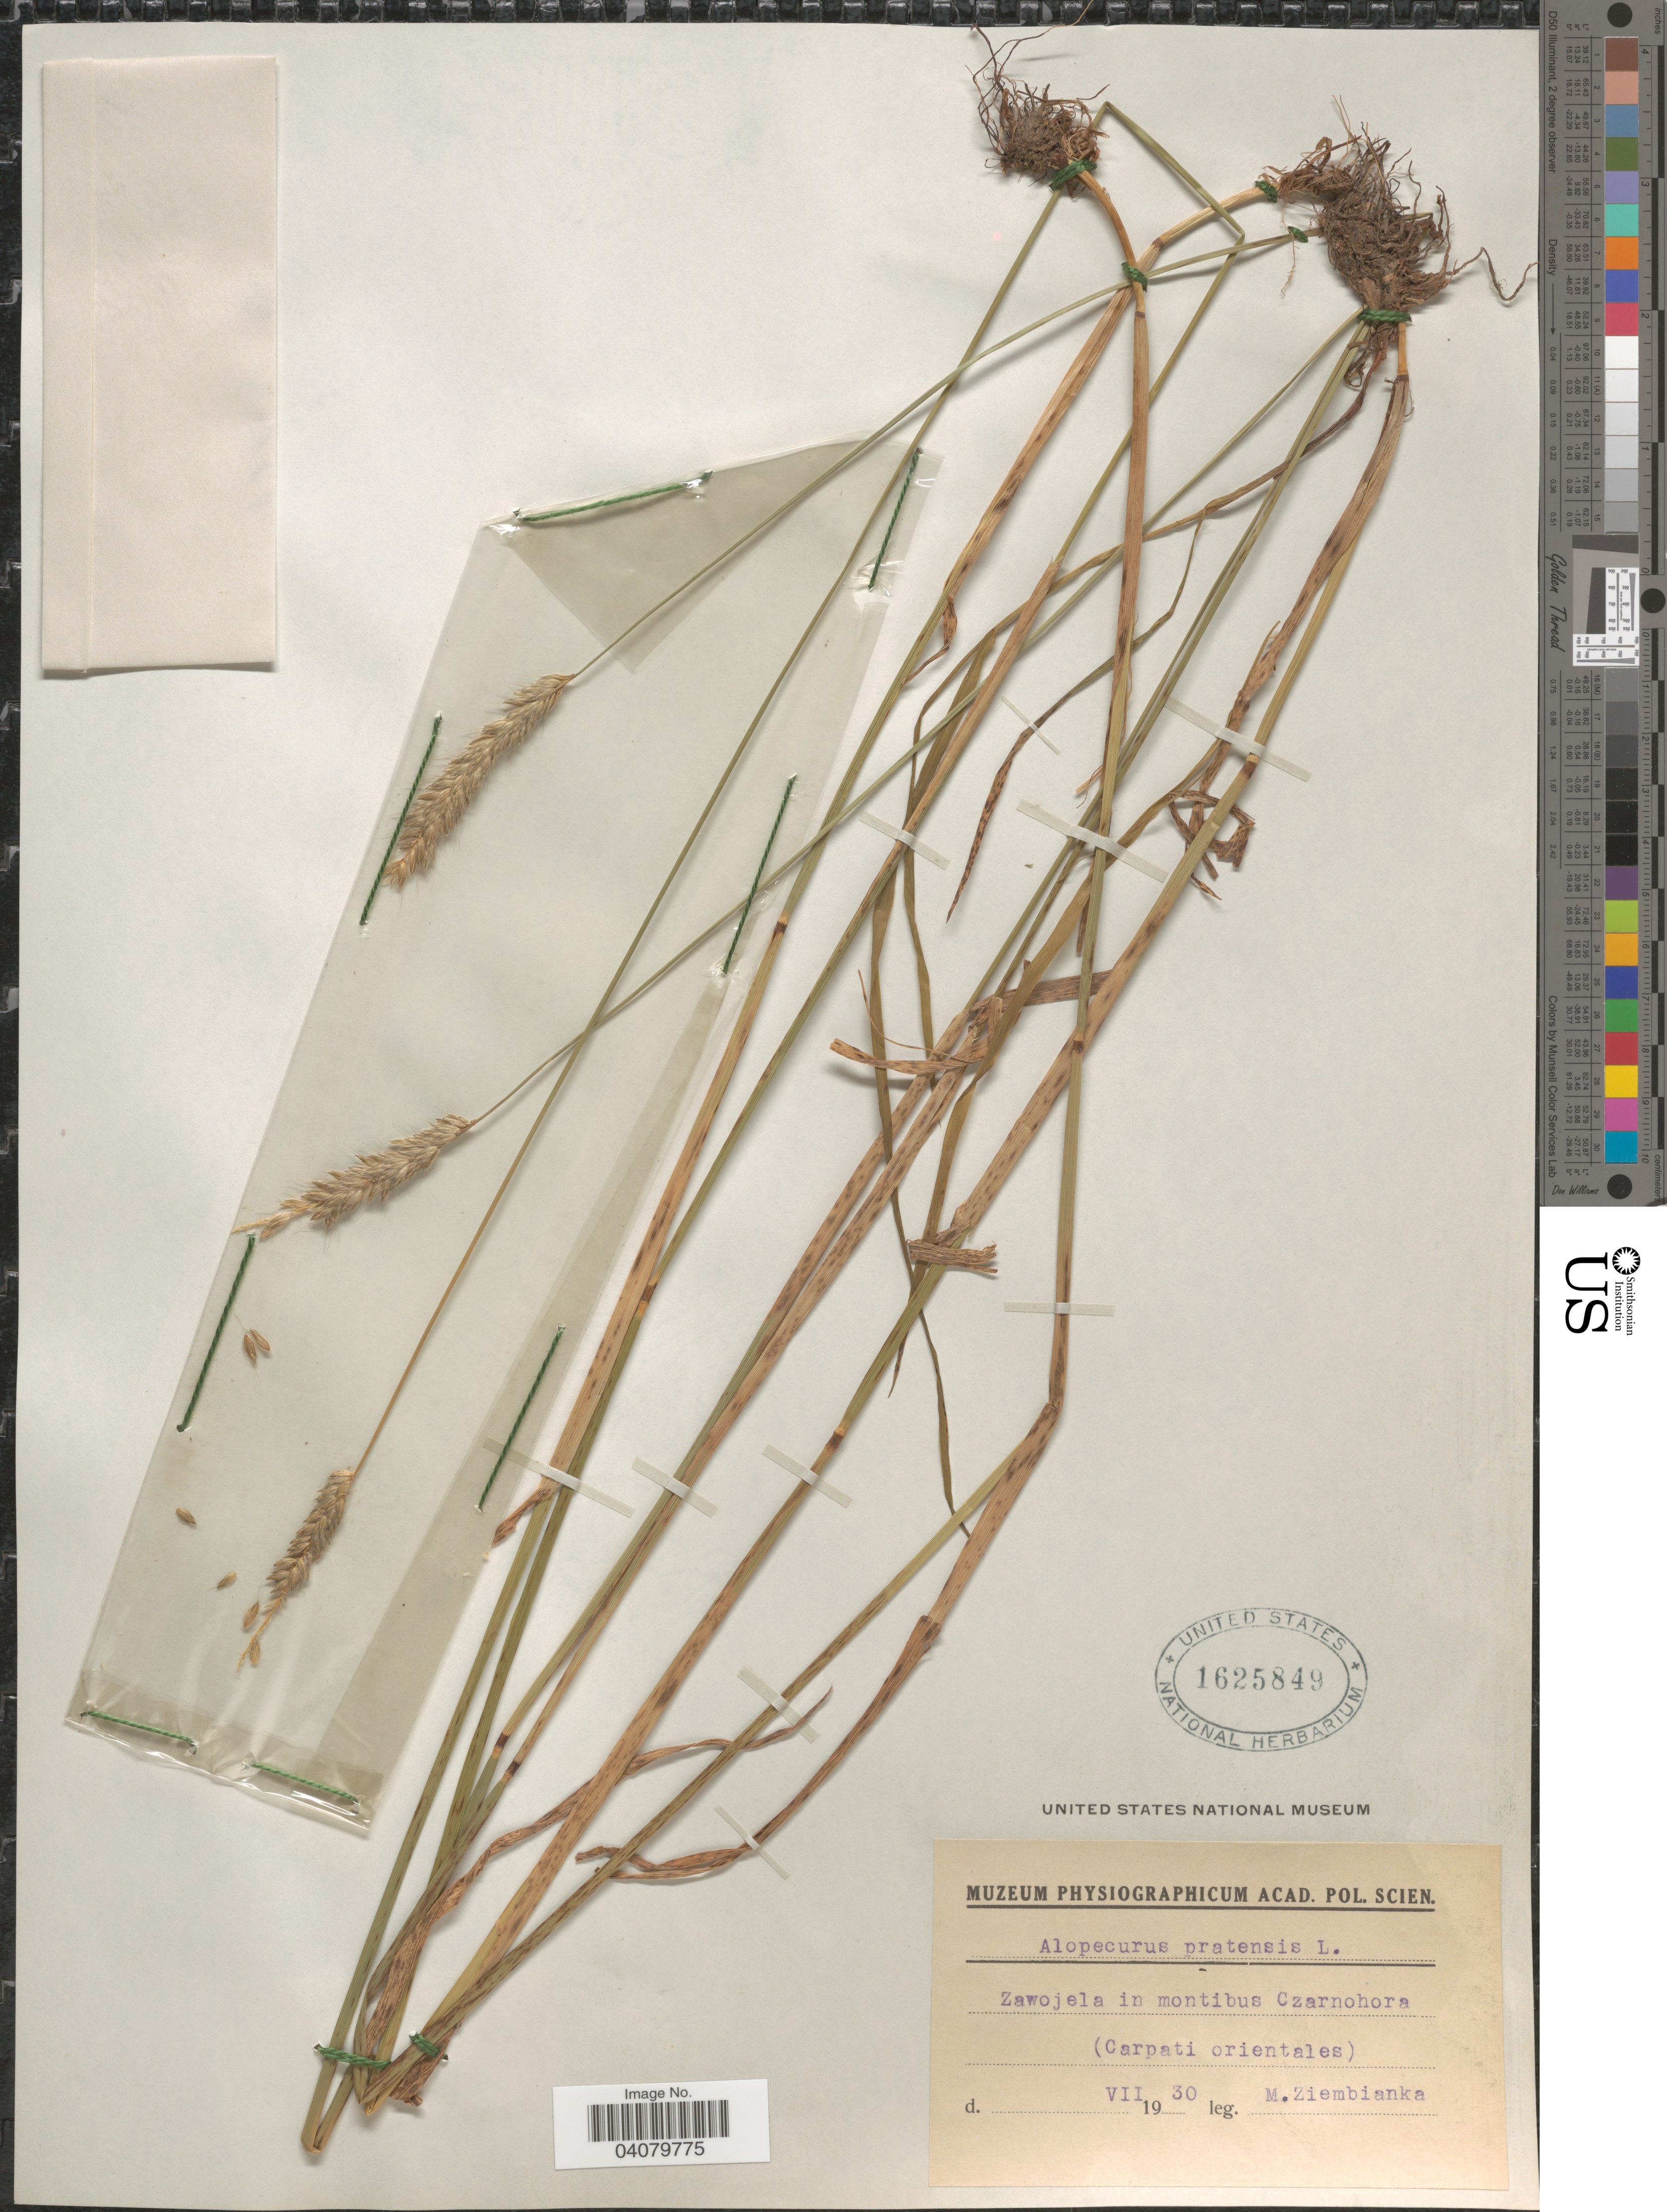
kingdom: Plantae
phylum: Tracheophyta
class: Liliopsida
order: Poales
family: Poaceae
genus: Alopecurus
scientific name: Alopecurus pratensis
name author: L.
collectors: M. Ziembianka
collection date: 1930-07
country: Ukraine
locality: Zawojela in montibus Czarnohora (Carpati orientales).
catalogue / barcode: US 1625849